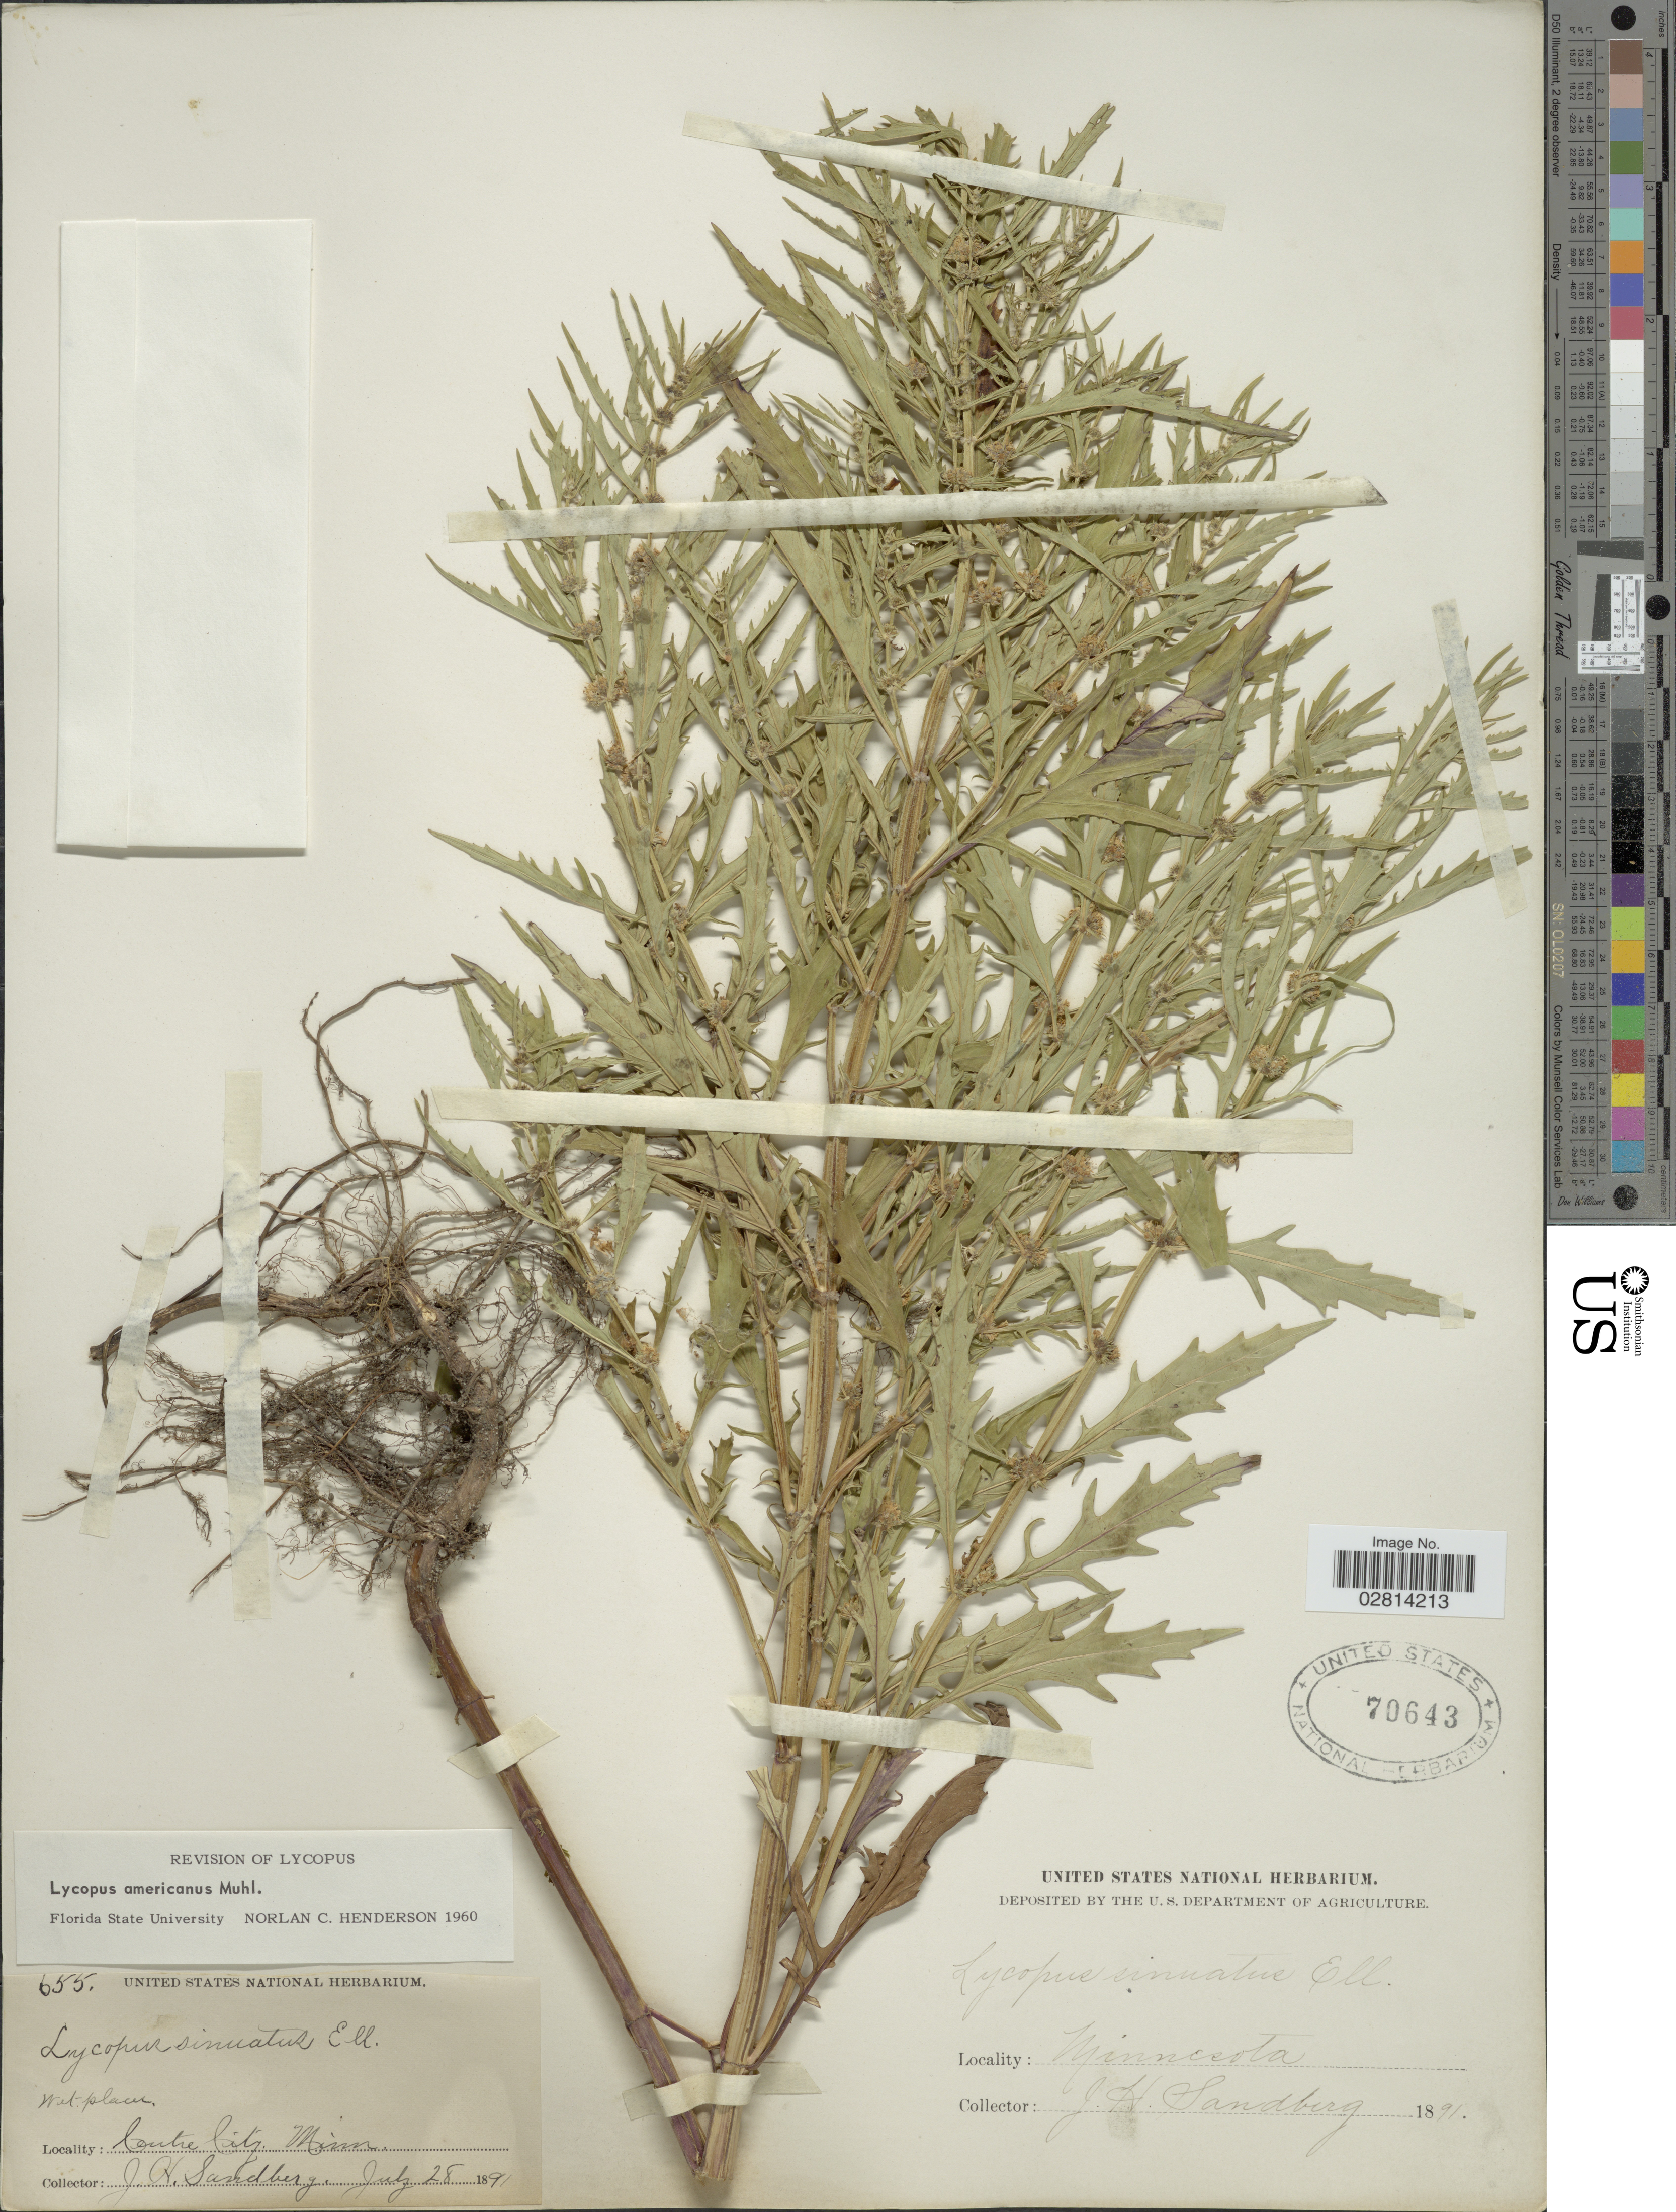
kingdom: Plantae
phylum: Tracheophyta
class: Magnoliopsida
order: Lamiales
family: Lamiaceae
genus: Lycopus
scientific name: Lycopus americanus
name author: Muhl. ex W.P.C. Barton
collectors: J. H. Sandberg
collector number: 655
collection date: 1891-07-28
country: United States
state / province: Minnesota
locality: Center City, Minn.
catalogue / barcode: US 70643